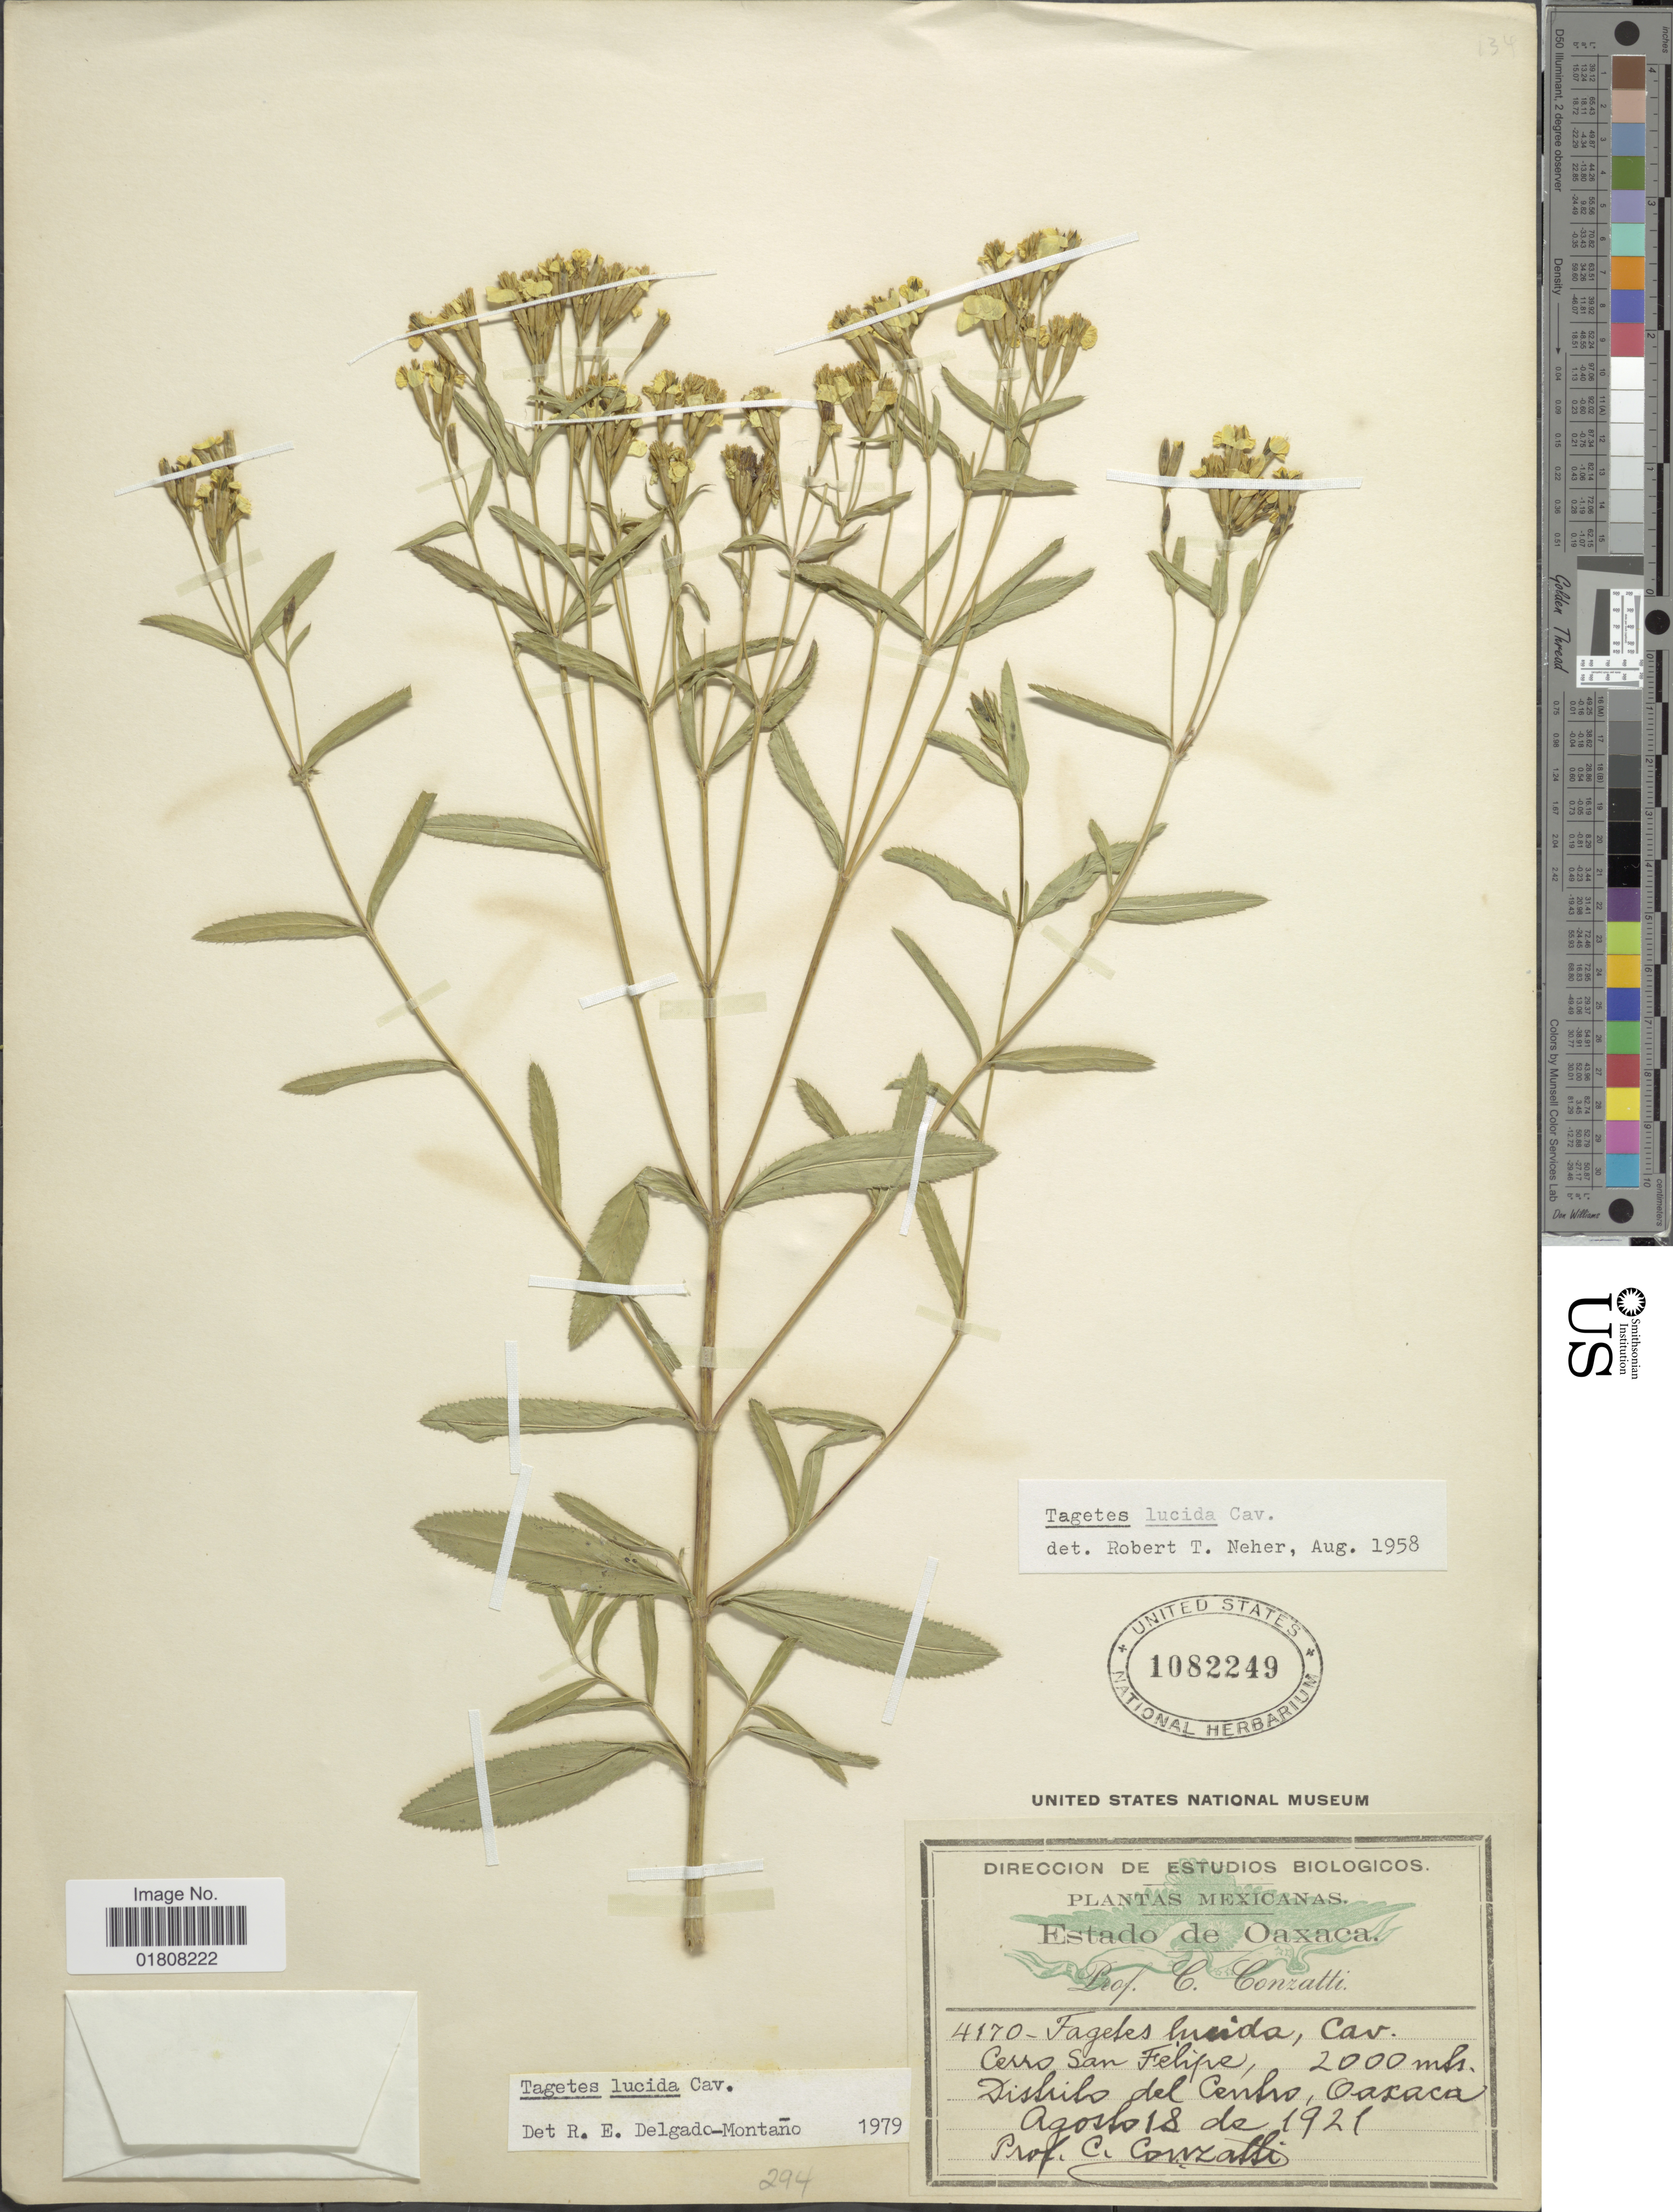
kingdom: Plantae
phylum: Tracheophyta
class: Magnoliopsida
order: Asterales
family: Asteraceae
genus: Tagetes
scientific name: Tagetes lucida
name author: Cav.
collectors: C. Conzatti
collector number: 4170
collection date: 1921-08-18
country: Mexico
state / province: Oaxaca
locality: Cerro San Felipe, Distrito del Centro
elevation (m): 2000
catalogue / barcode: US 1082249